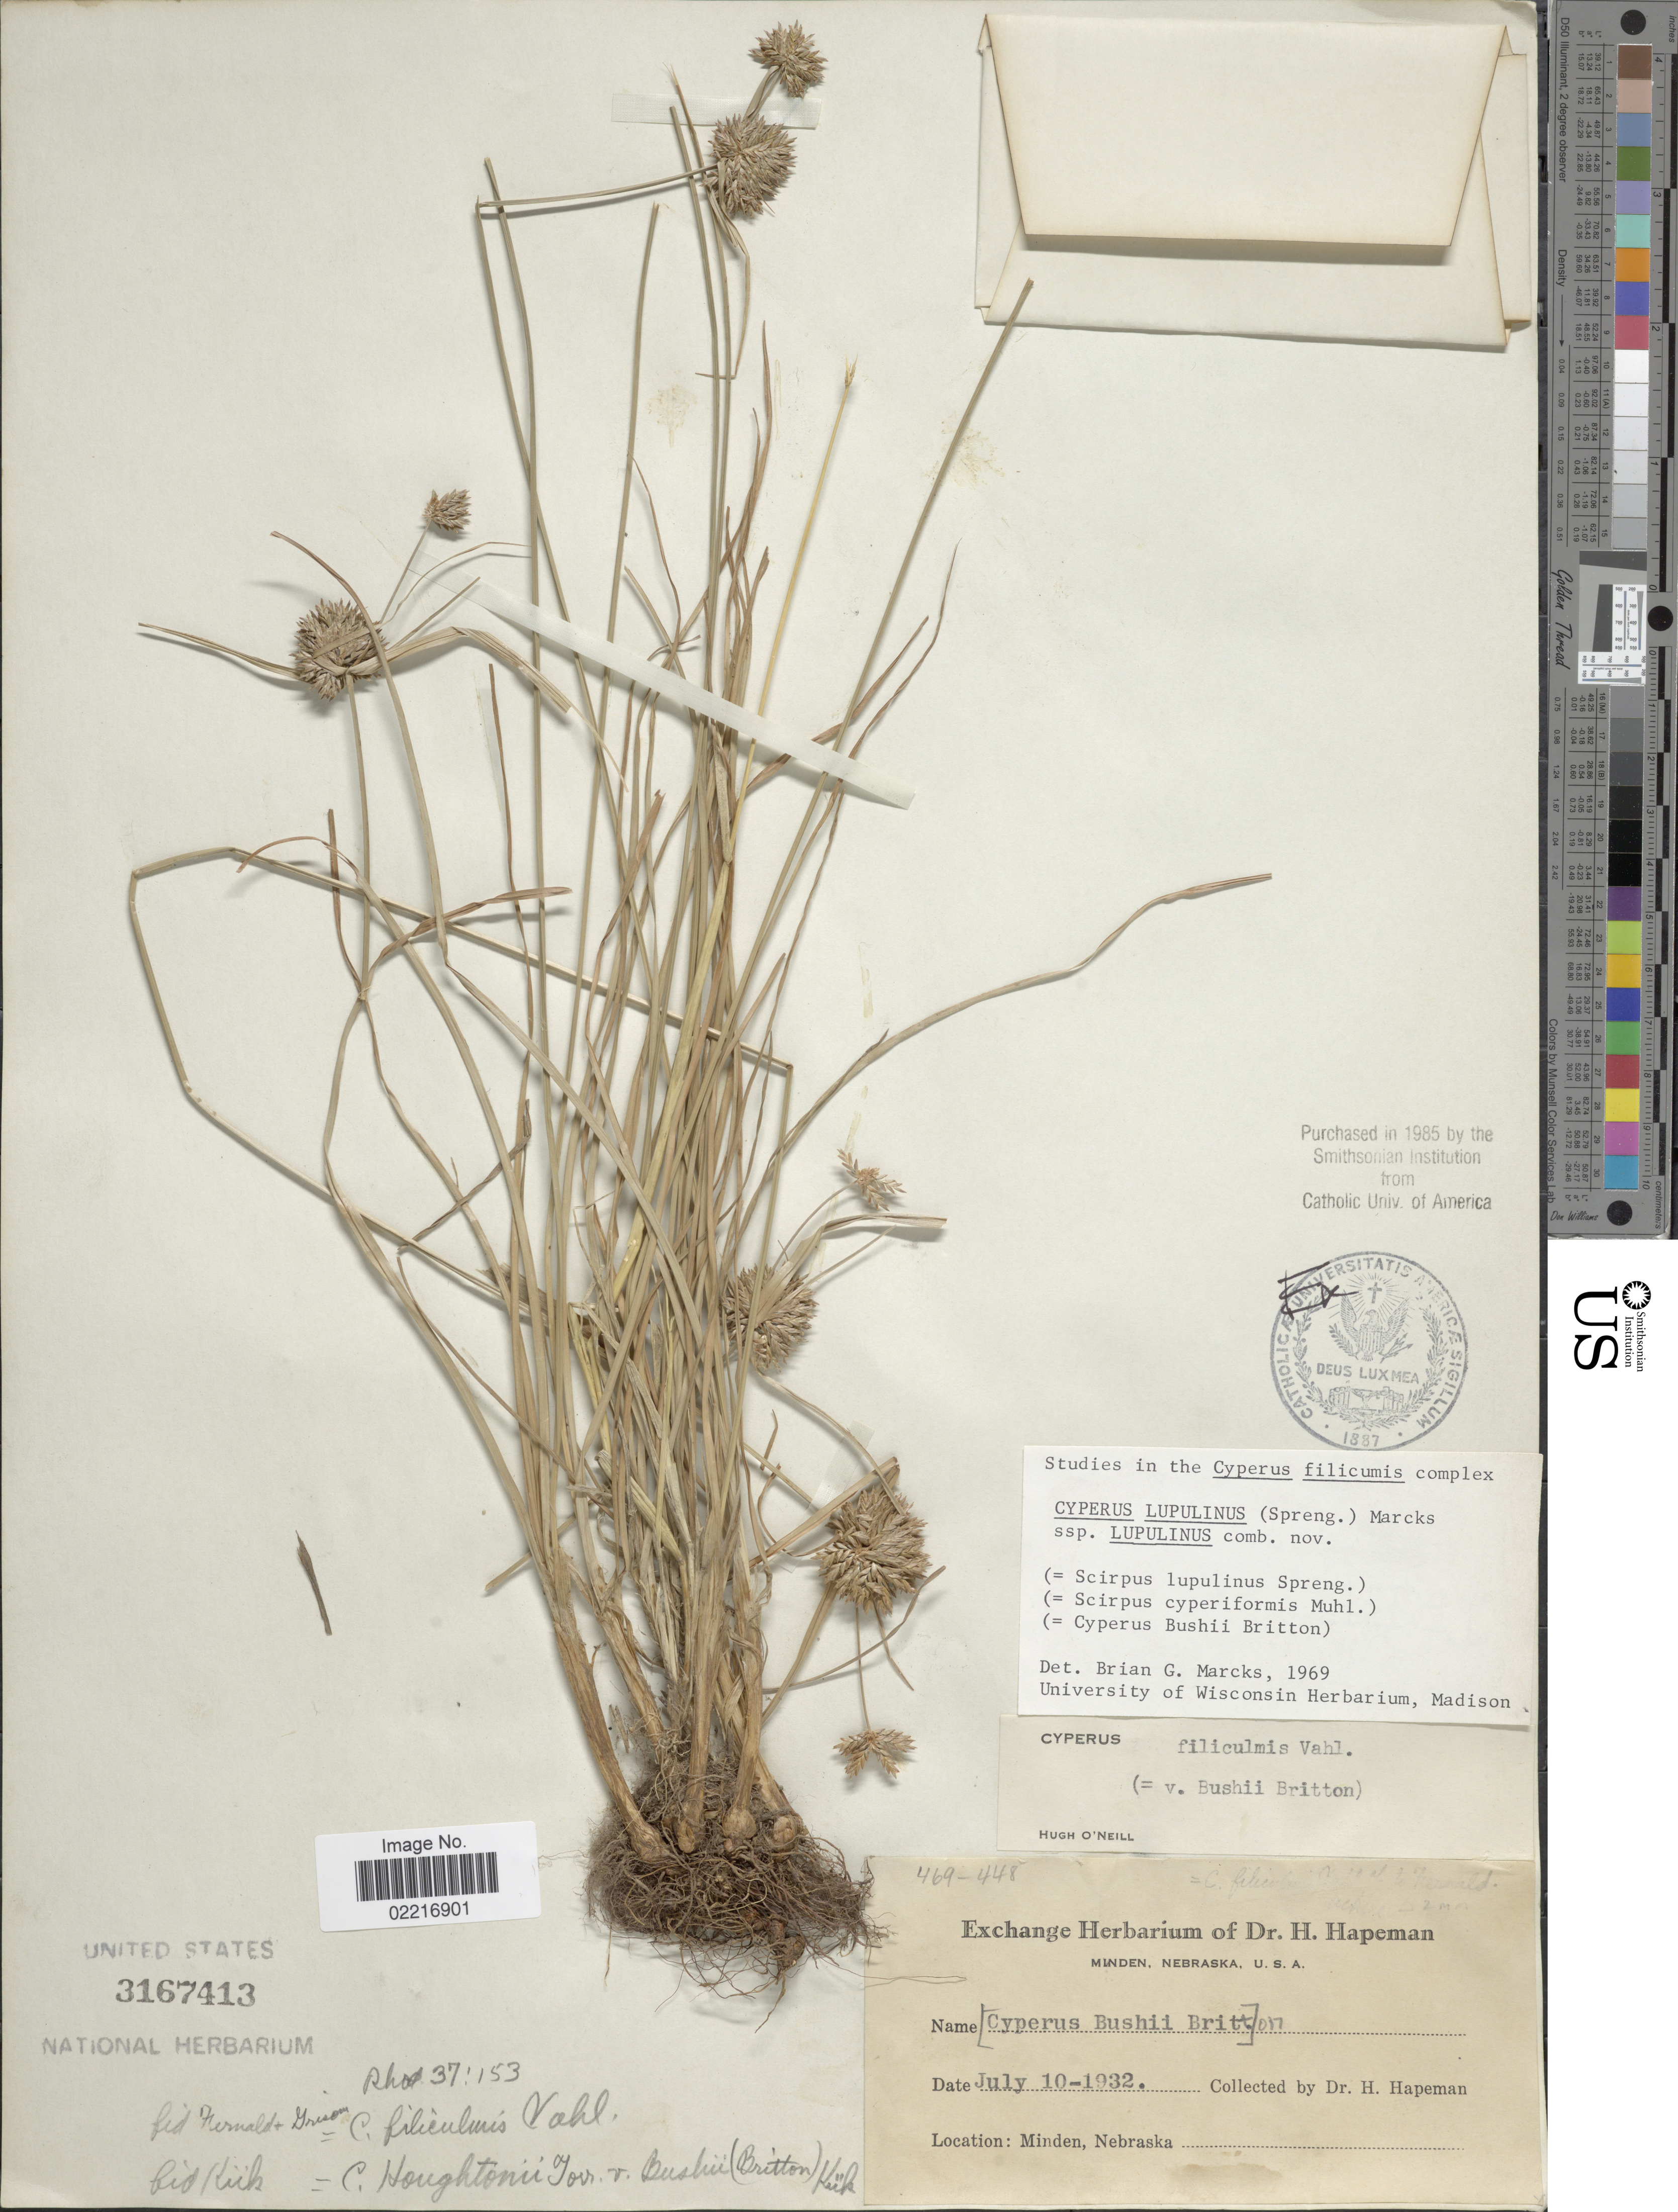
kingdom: Plantae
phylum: Tracheophyta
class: Liliopsida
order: Poales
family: Cyperaceae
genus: Cyperus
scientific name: Cyperus lupulinus subsp. lupulinus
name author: (Spreng.) Marcks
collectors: H. Hapeman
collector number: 469-448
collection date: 1932-07-10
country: United States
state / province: Nebraska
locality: Minden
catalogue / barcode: US 3167413